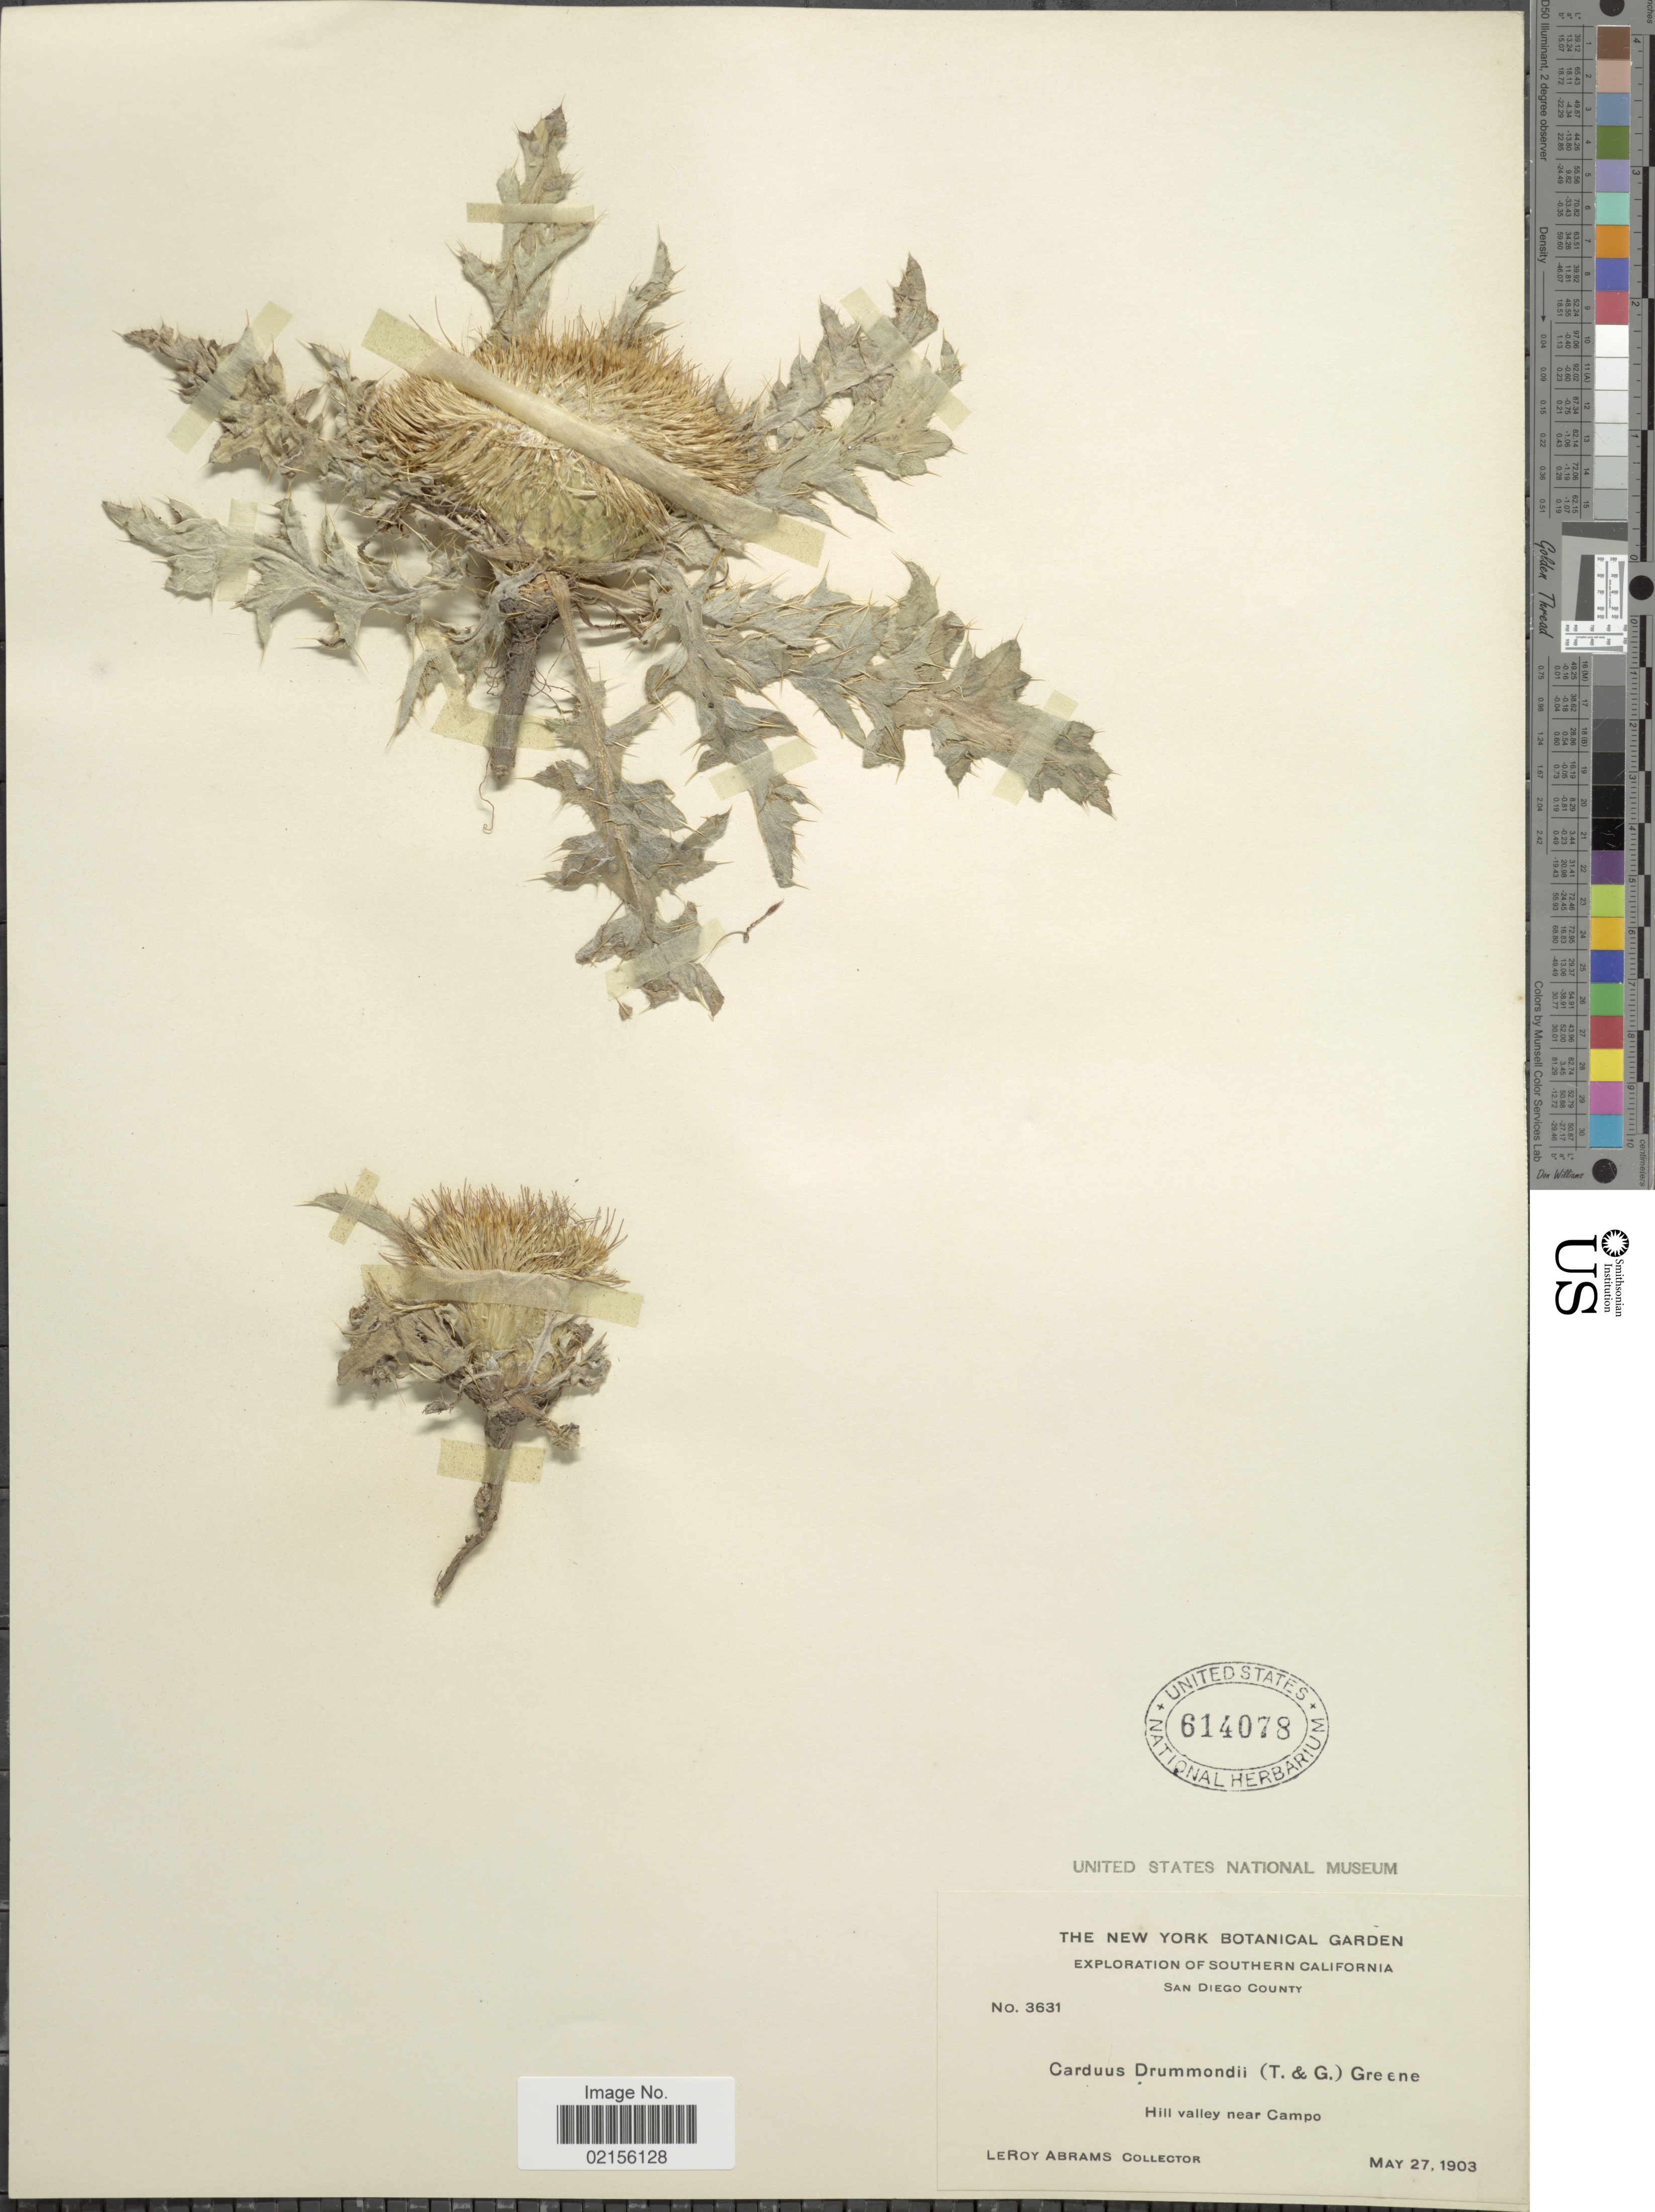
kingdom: Plantae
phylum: Tracheophyta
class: Magnoliopsida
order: Asterales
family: Asteraceae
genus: Cirsium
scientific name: Cirsium scariosum var. americanum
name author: (A. Gray) D.J. Keil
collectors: L. Abrams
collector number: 3631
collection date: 1903-05-27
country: United States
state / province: California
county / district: San Diego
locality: Southern California, San Diego County, Hill valley near Campo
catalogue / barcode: US 614078